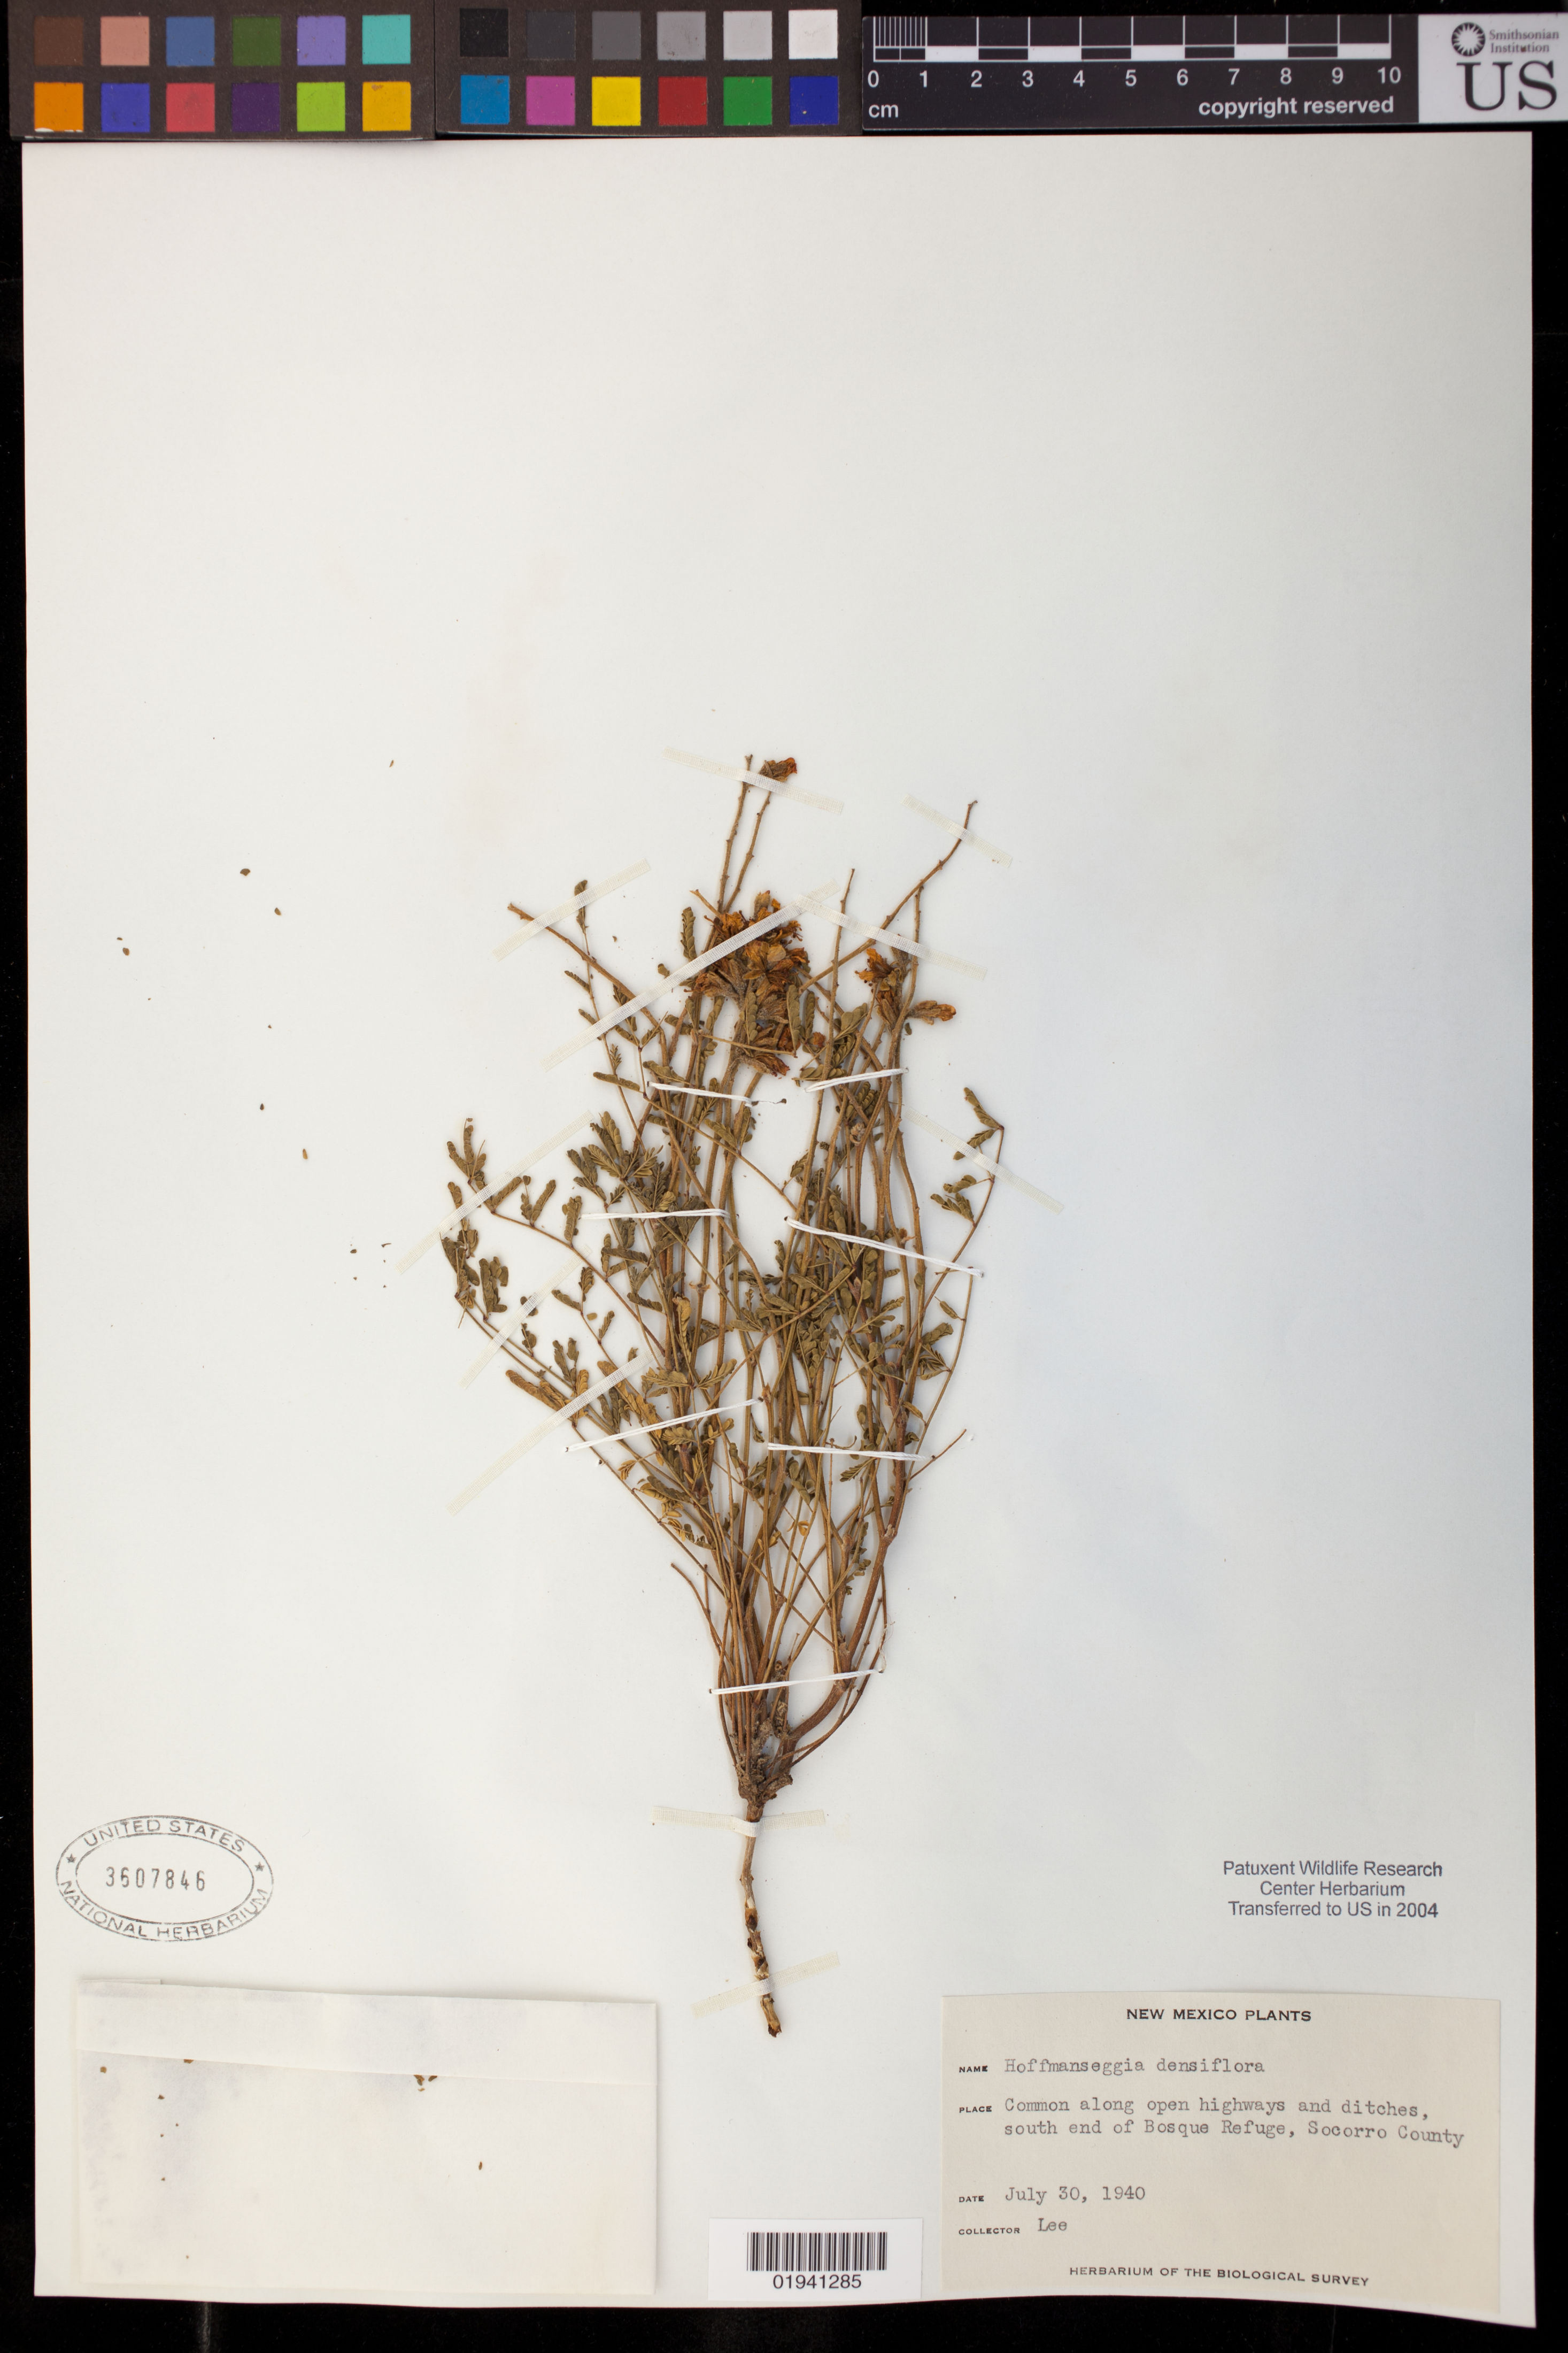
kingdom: Plantae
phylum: Tracheophyta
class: Magnoliopsida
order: Fabales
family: Fabaceae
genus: Hoffmannseggia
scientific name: Hoffmannseggia glauca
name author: (Ortega) Eifert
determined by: Strong, Mark T., (BOT), Smithsonian Institution - National Museum of Natural History (UNITED STATES)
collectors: -. Lee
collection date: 1940-07-30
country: United States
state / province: New Mexico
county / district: Socorro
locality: South end of Bosque Refuge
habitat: along open highways and ditches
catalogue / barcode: US 3607846